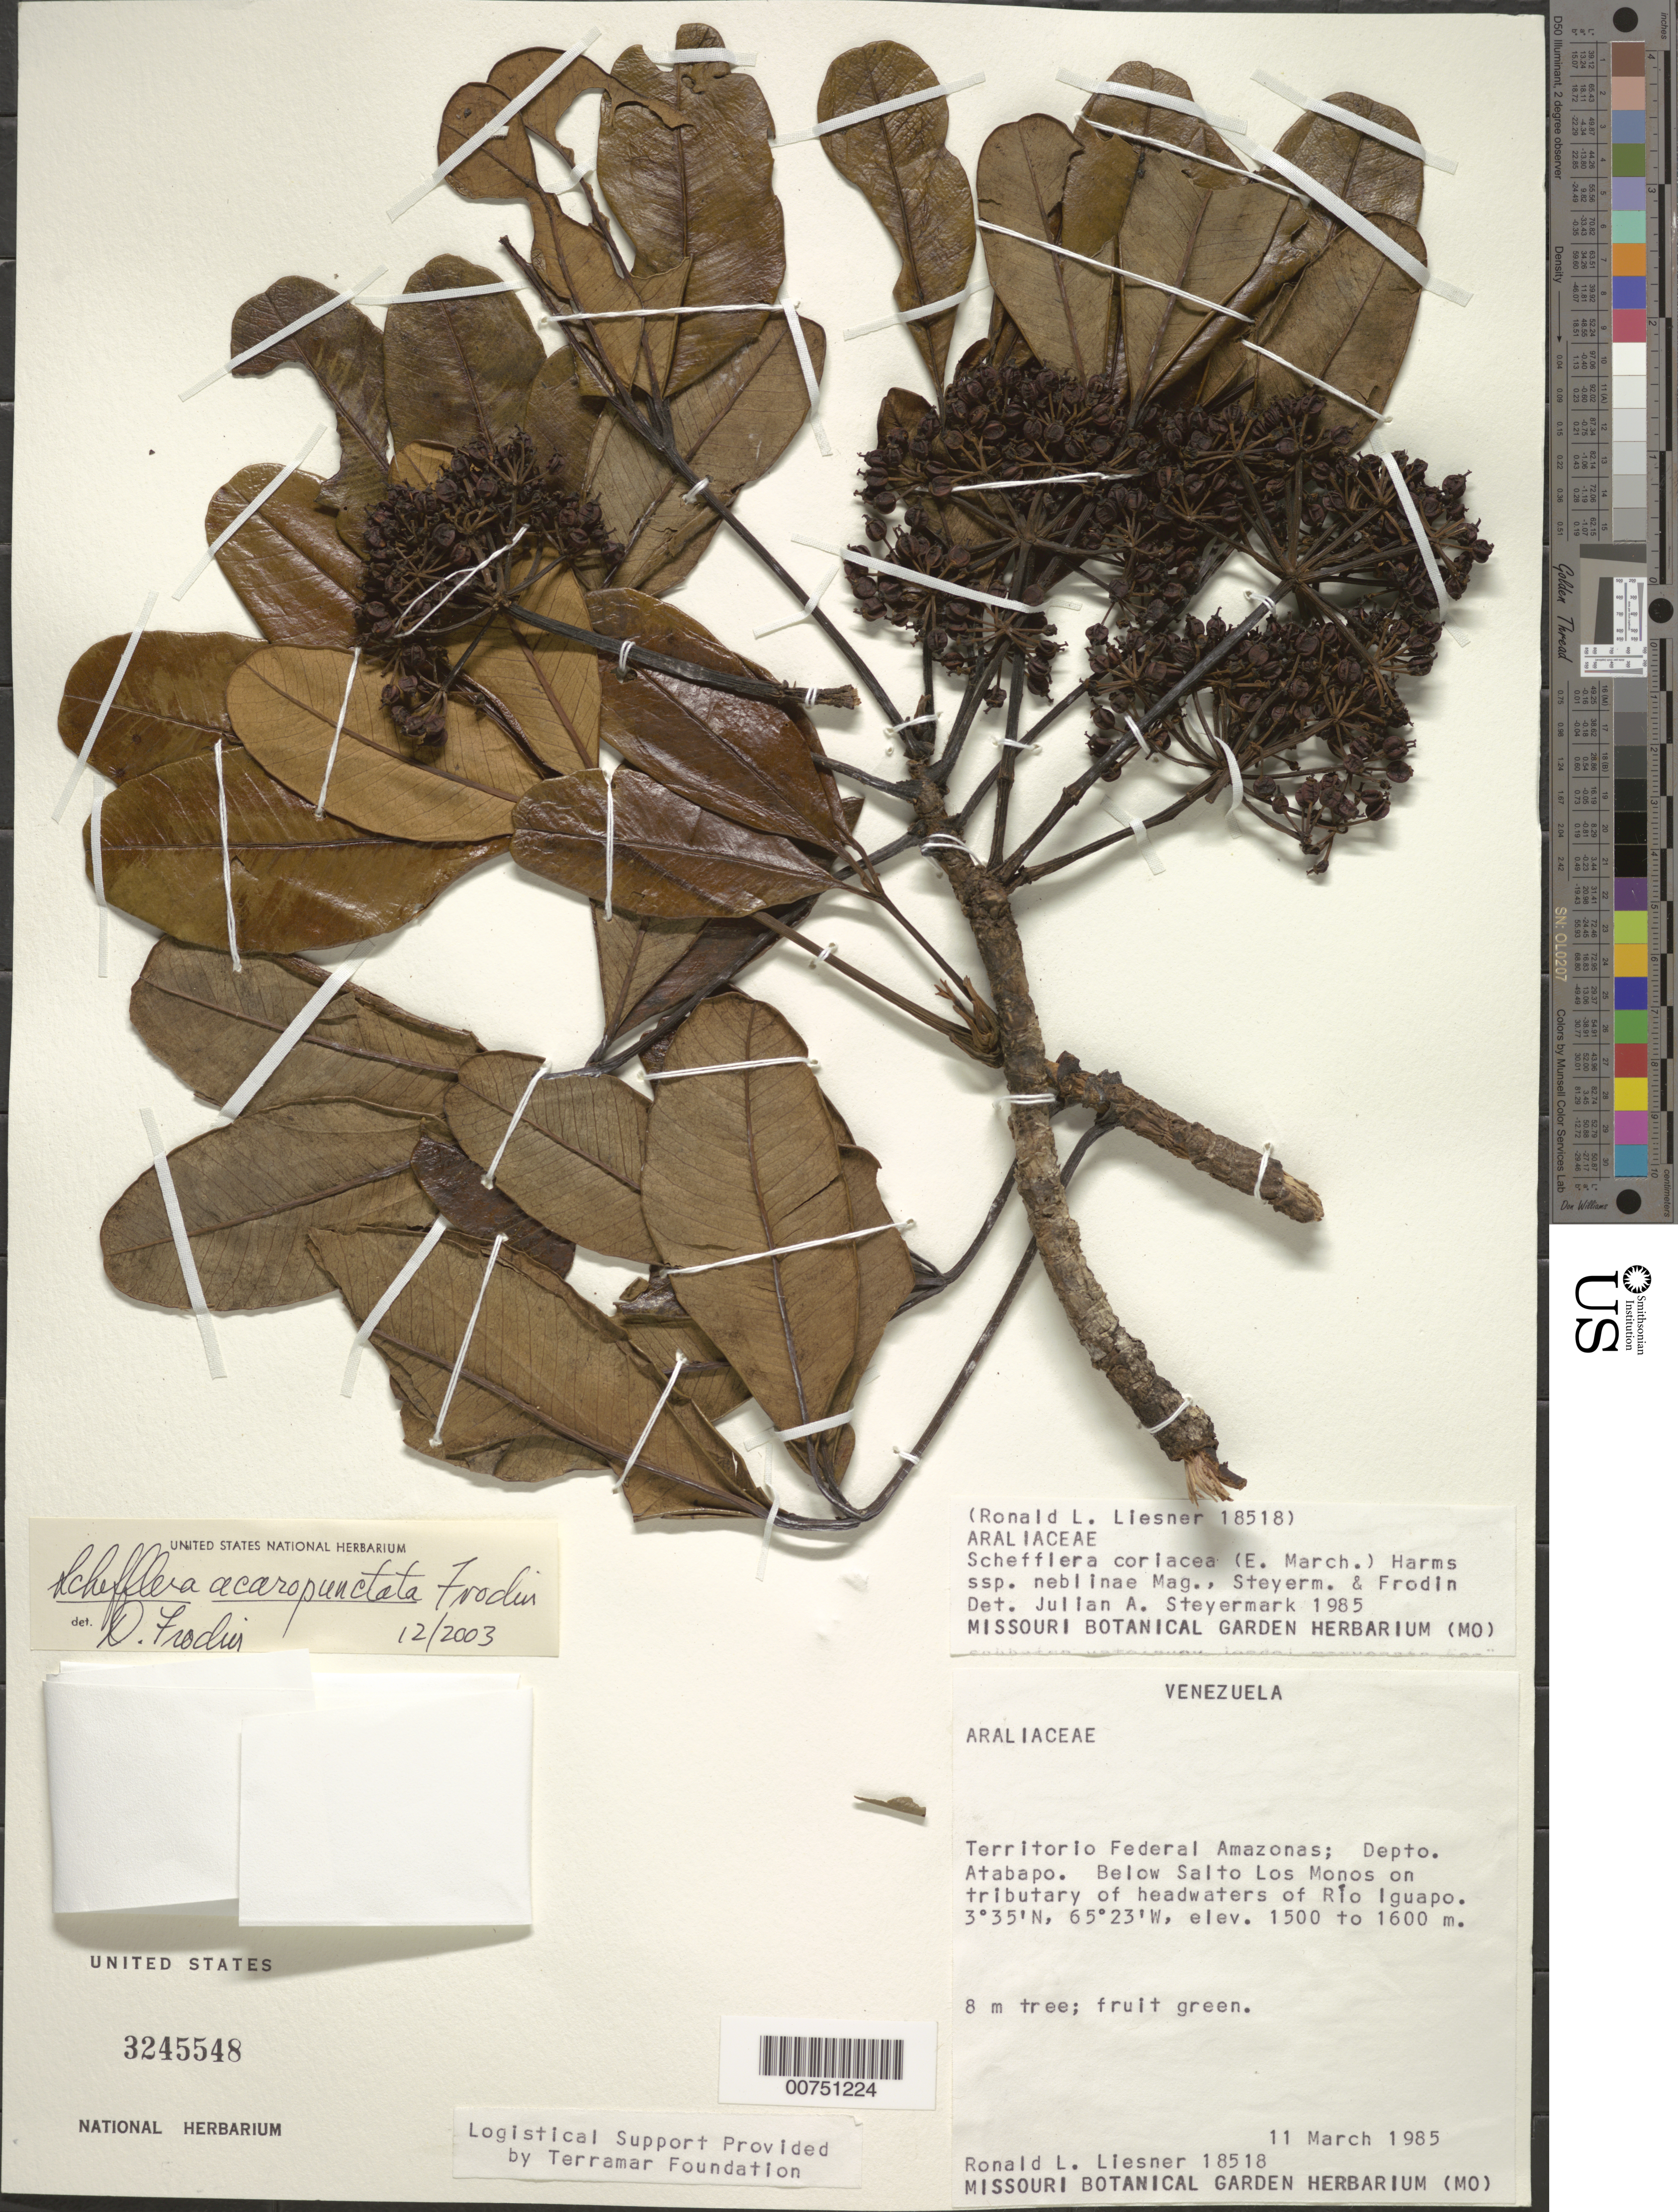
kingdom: Plantae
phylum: Tracheophyta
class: Magnoliopsida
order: Apiales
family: Araliaceae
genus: Schefflera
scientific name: Schefflera acaropunctata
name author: Frodin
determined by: Frodin, D. G.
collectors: R. L. Liesner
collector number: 18518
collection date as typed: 11-Mar-85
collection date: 1985-03-11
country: Venezuela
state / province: Amazonas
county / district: Atabapo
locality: Río Iguapo, below Salto Los Monos on tributary of headwaters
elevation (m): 1500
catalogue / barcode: US 3245548